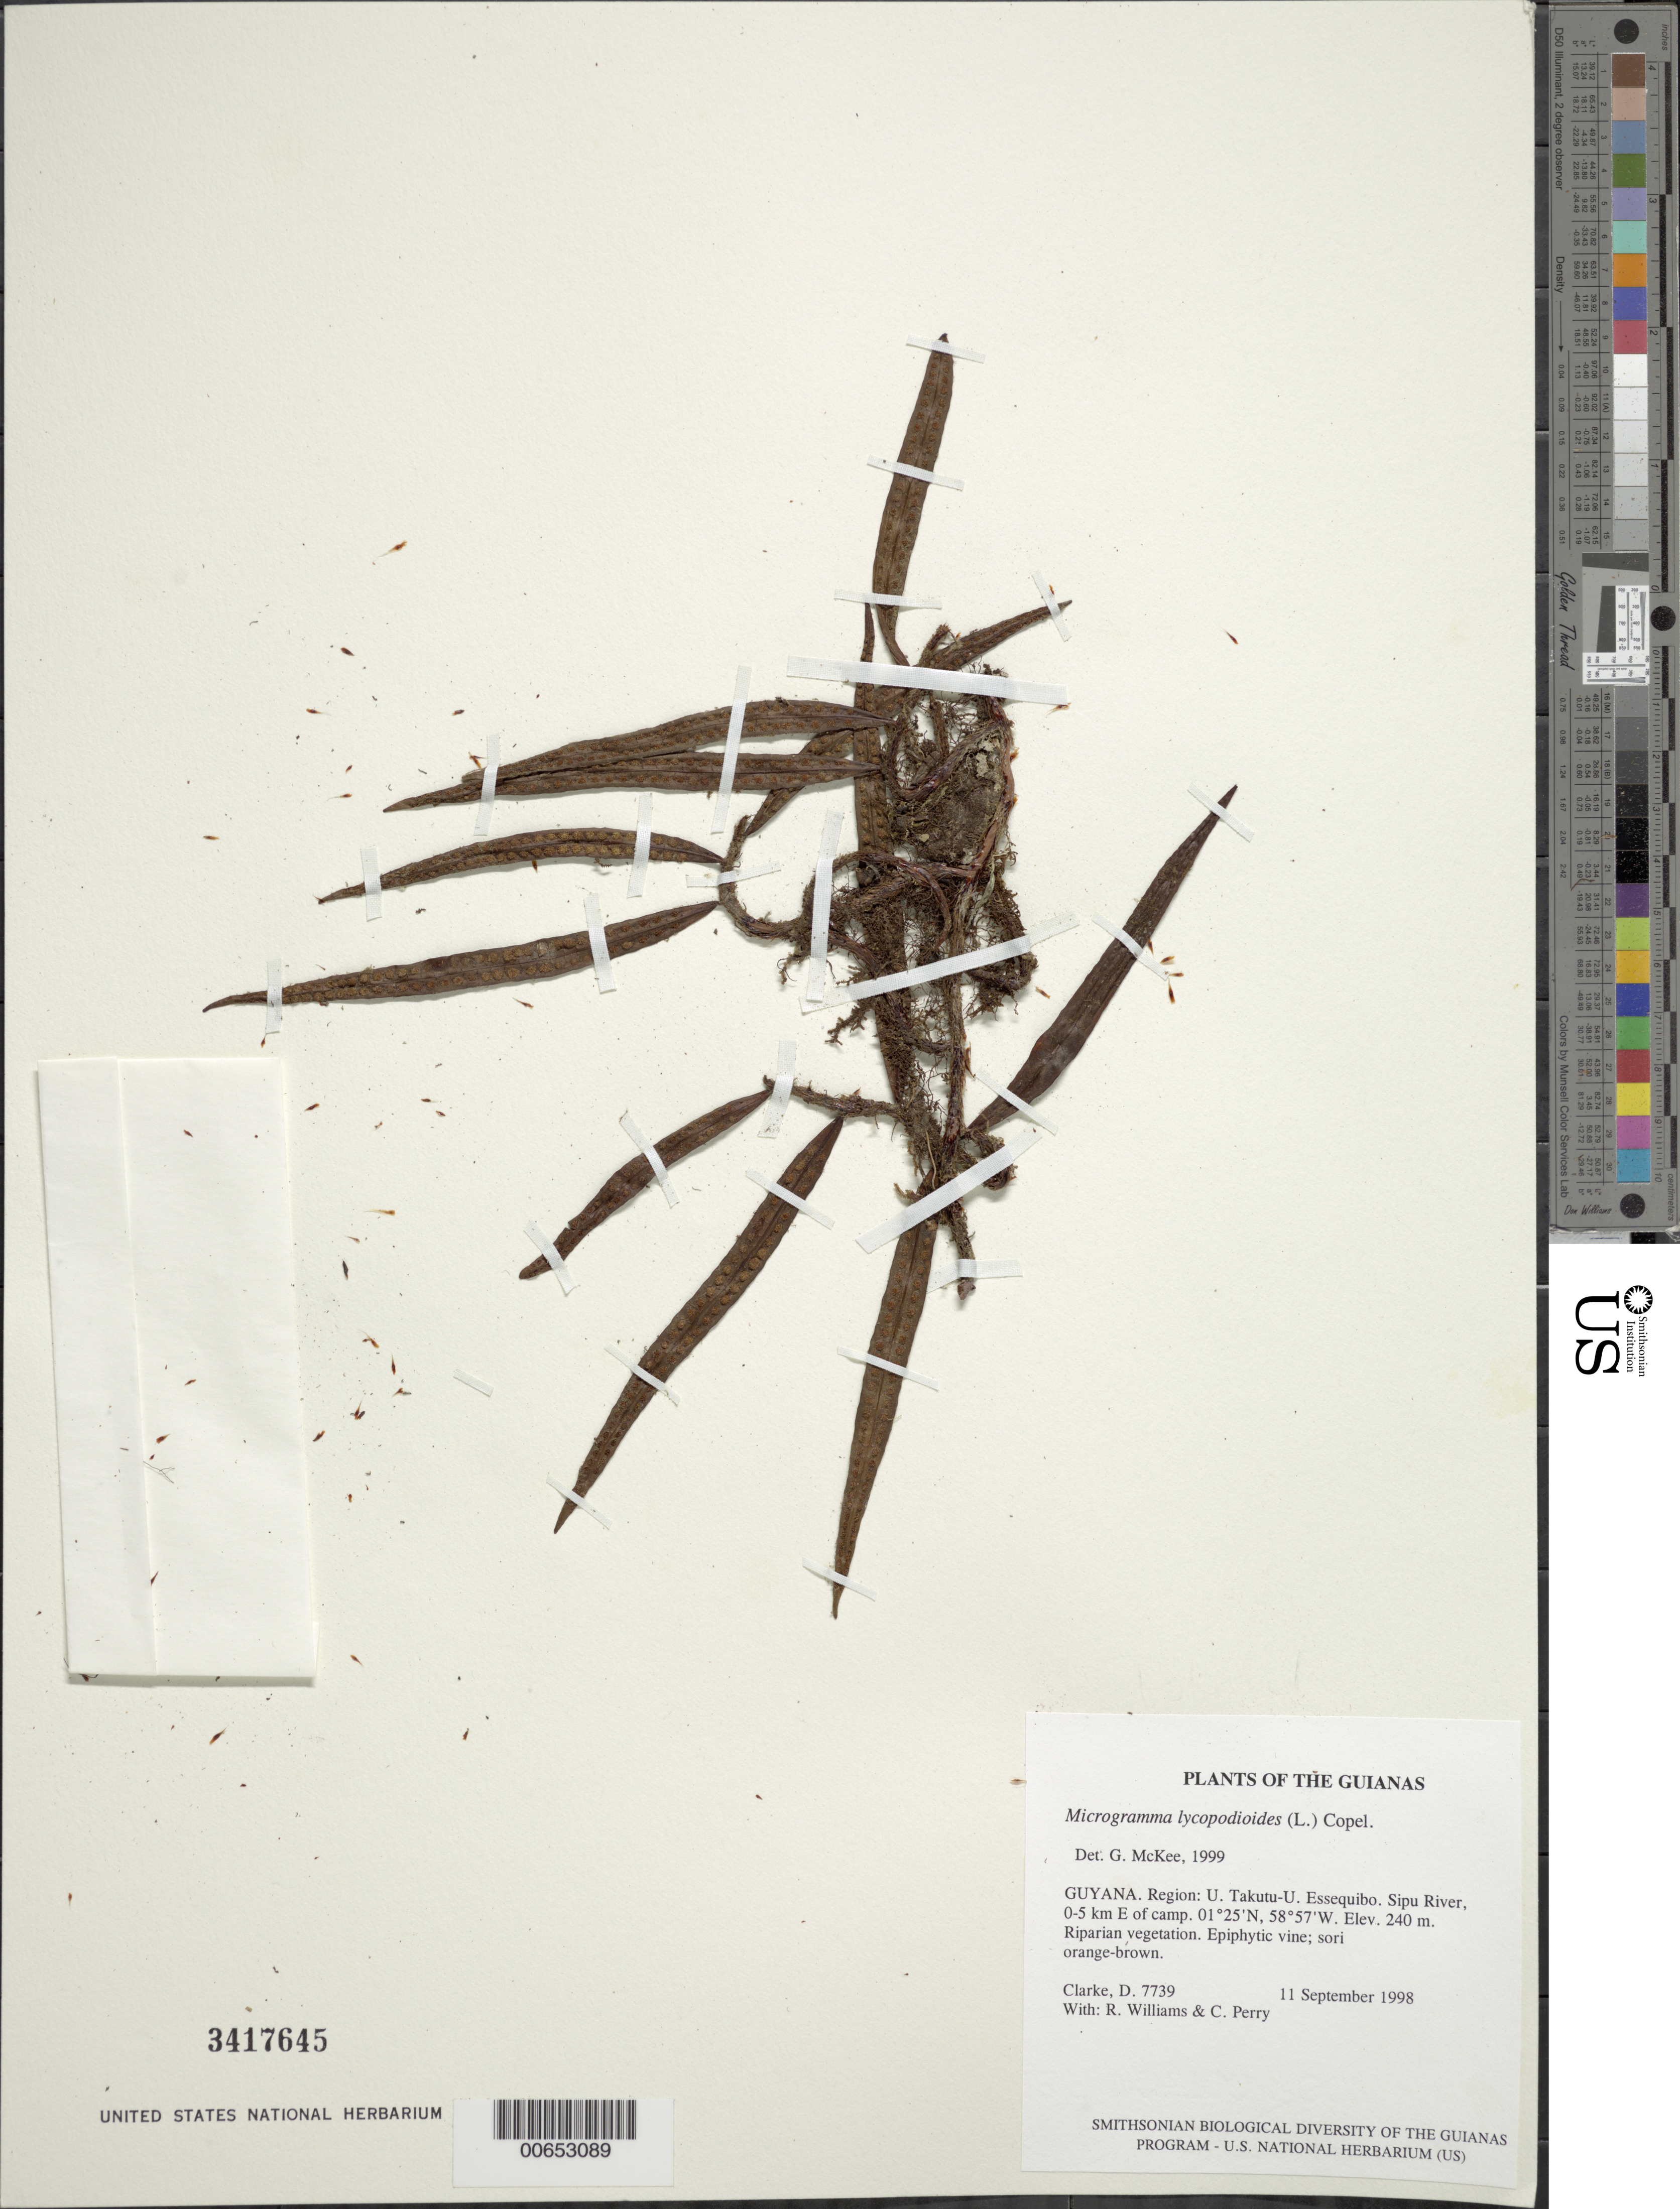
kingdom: Plantae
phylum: Tracheophyta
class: Polypodiopsida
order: Polypodiales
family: Polypodiaceae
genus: Microgramma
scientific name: Microgramma lycopodioides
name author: (L.) Copel.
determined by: McKee, G. S., (US), NMNH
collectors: H. D. Clarke, R. Williams & C. Perry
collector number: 7739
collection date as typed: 11 September 1998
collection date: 1998-09-11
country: Guyana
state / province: U. Takutu-U. Essequibo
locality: Sipu River, 0-5 km E of camp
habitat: Riparian vegetation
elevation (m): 240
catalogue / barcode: US 3417645